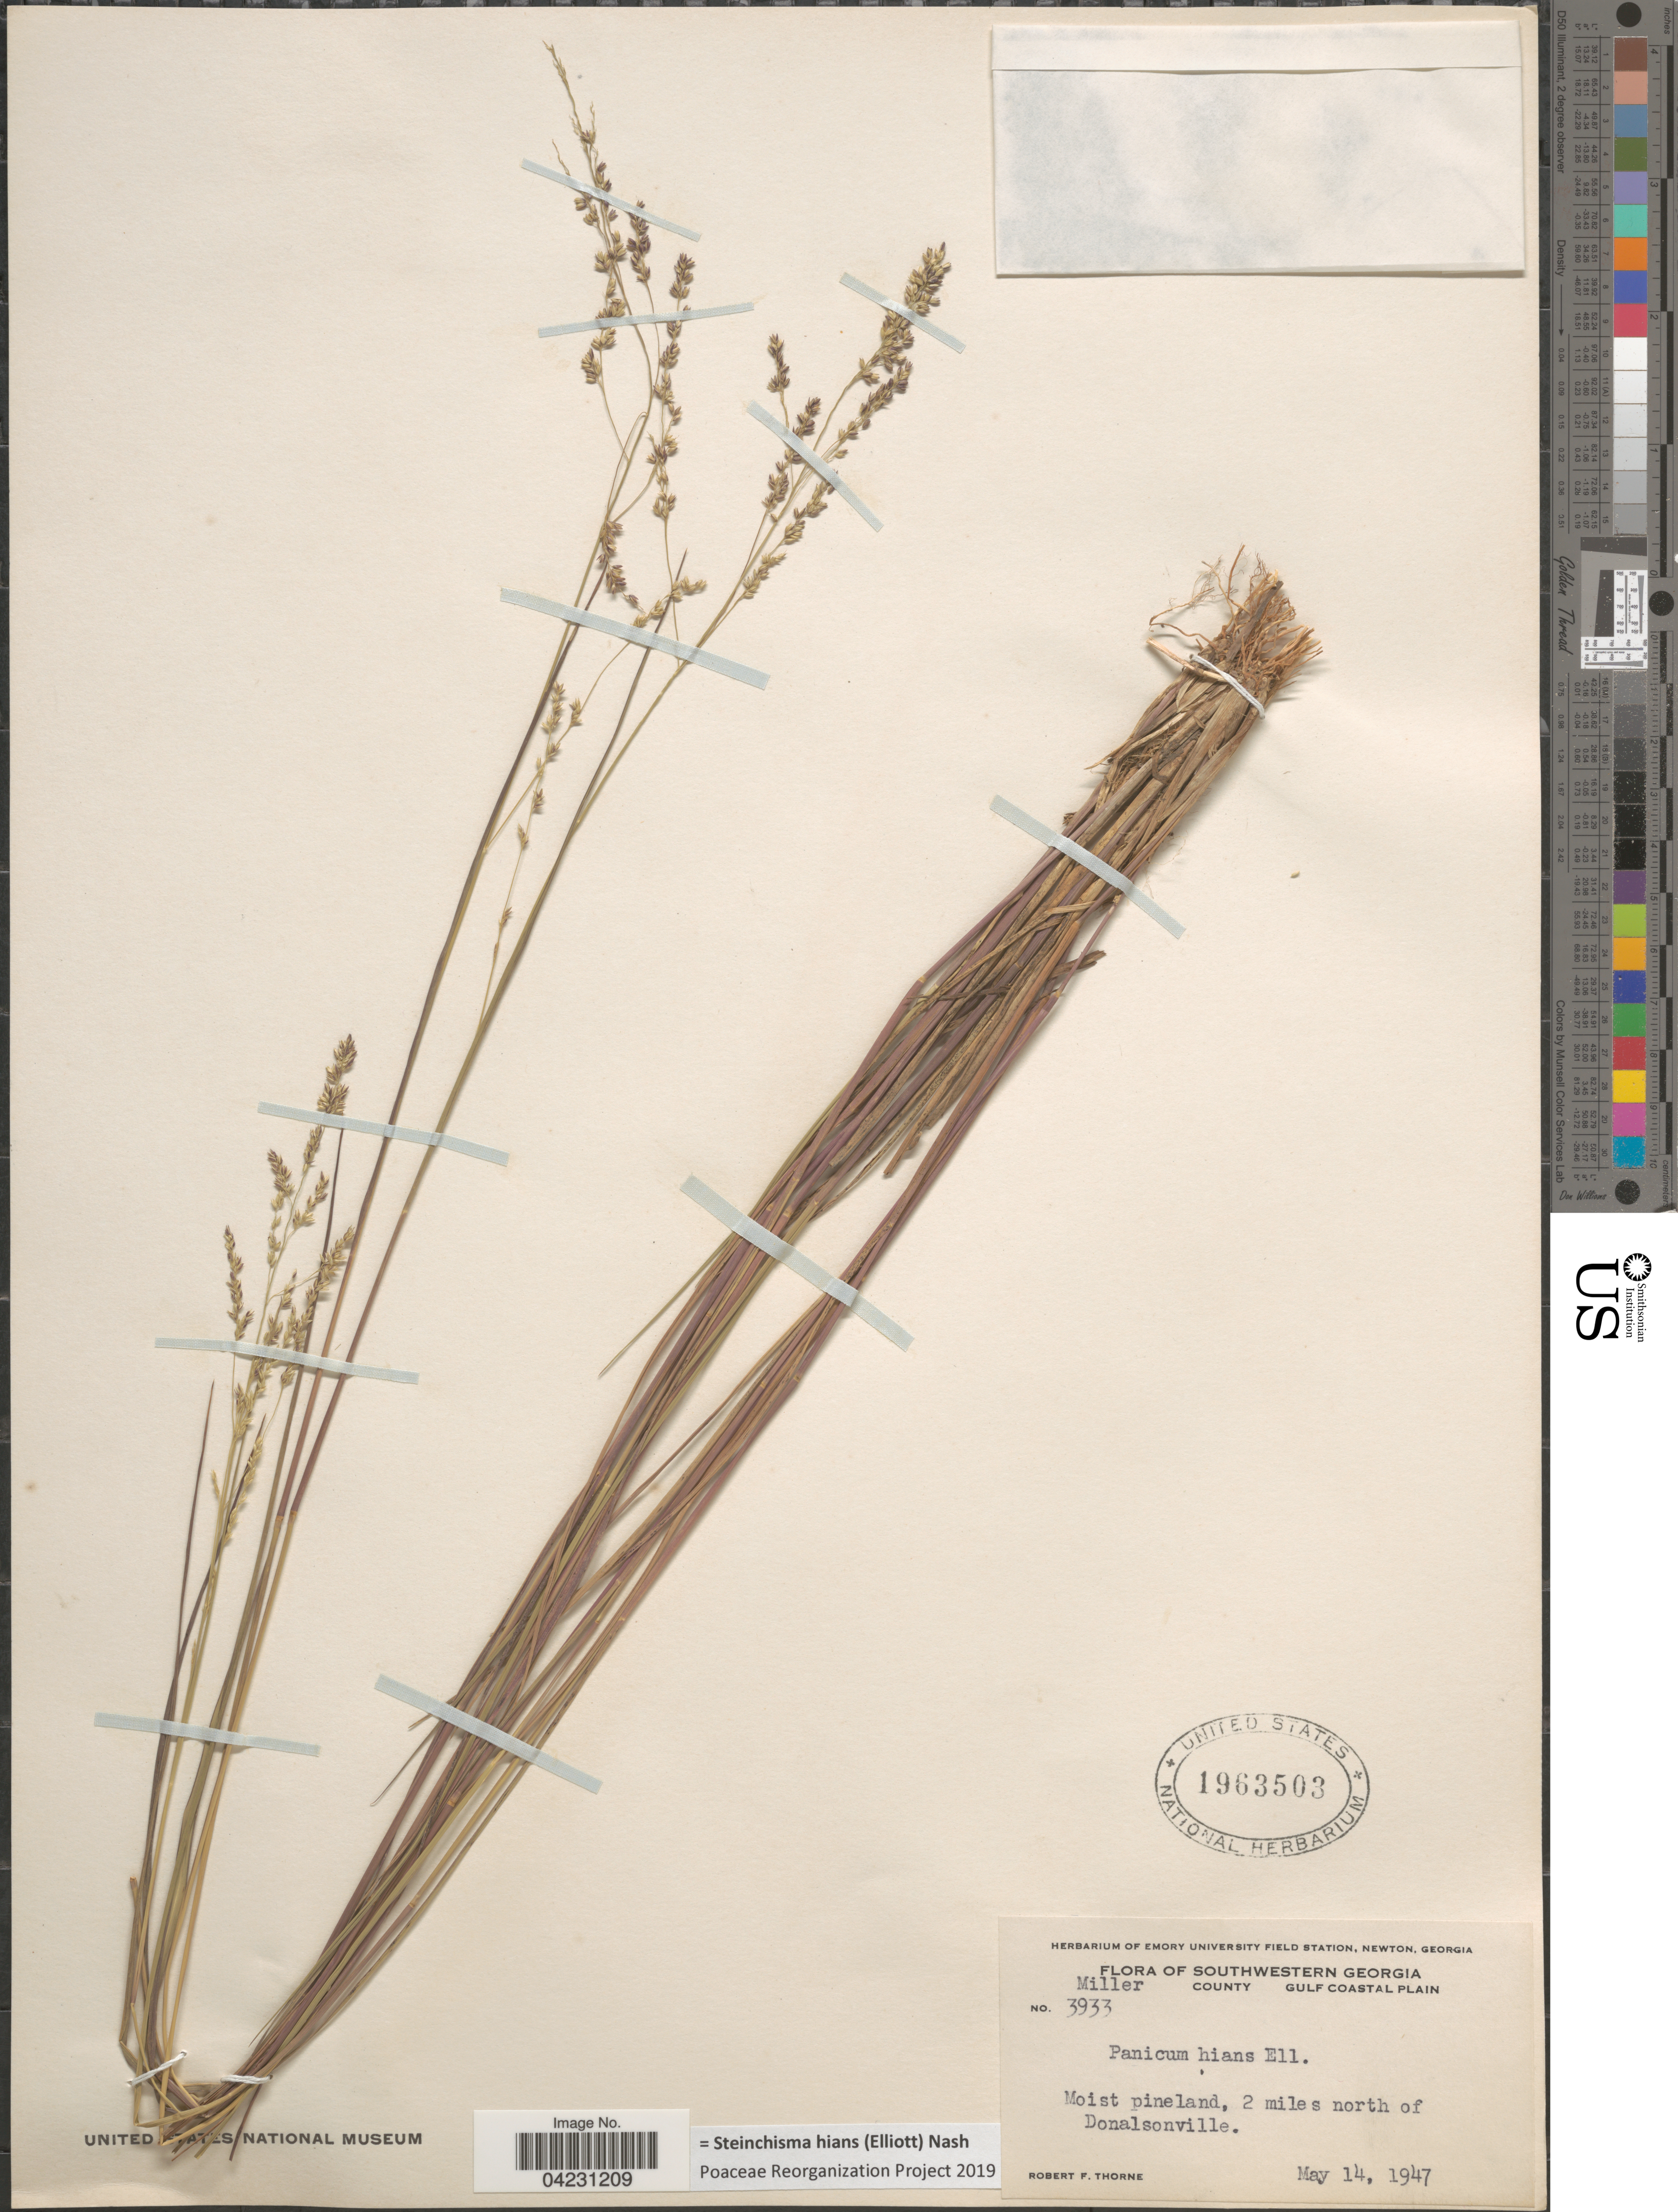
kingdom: Plantae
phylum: Tracheophyta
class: Liliopsida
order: Poales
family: Poaceae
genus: Steinchisma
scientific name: Steinchisma hians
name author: (Elliott) Nash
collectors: R. F. Thorne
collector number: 3933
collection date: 1947-05-14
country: United States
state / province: Georgia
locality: Southwestern Georgia. Miller County Gulf Coastal Plain. Moist pineland, 2 miles north of Donalsonville.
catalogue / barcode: US 1963503